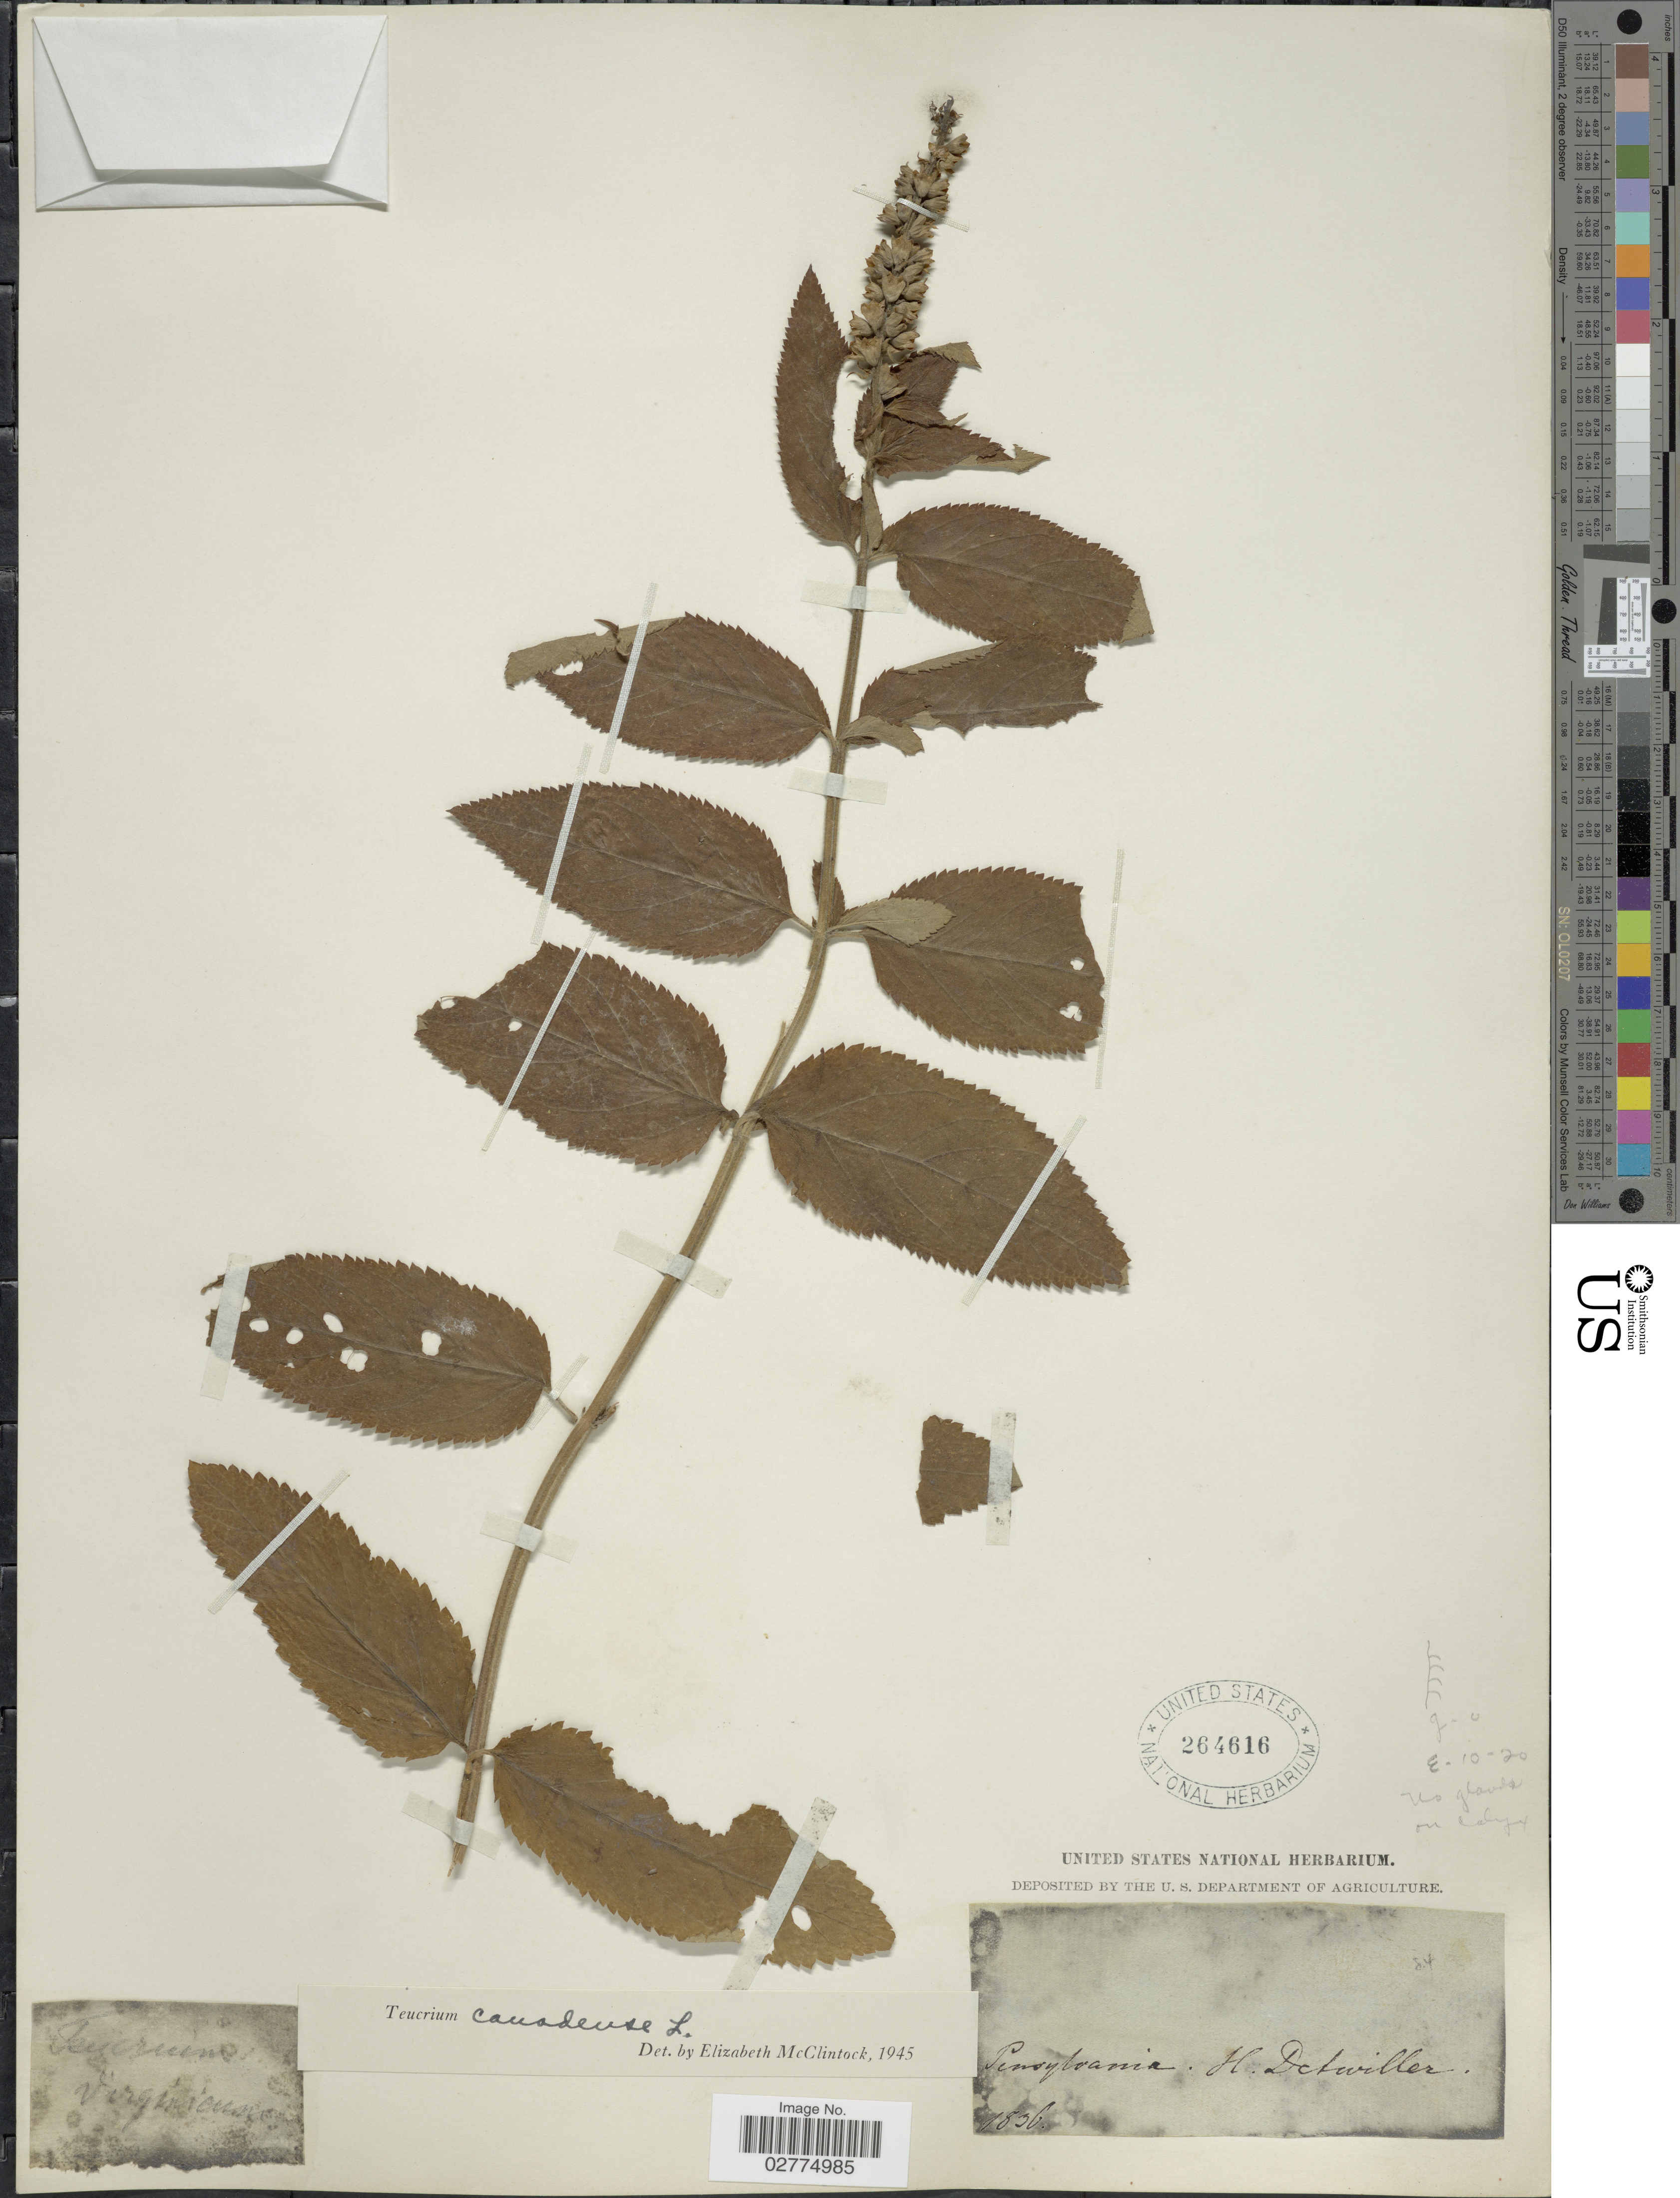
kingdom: Plantae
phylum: Tracheophyta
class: Magnoliopsida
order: Lamiales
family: Lamiaceae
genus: Teucrium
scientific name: Teucrium canadense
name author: L.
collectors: H. Detwiller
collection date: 1836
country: United States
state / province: Pennsylvania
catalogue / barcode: US 264616